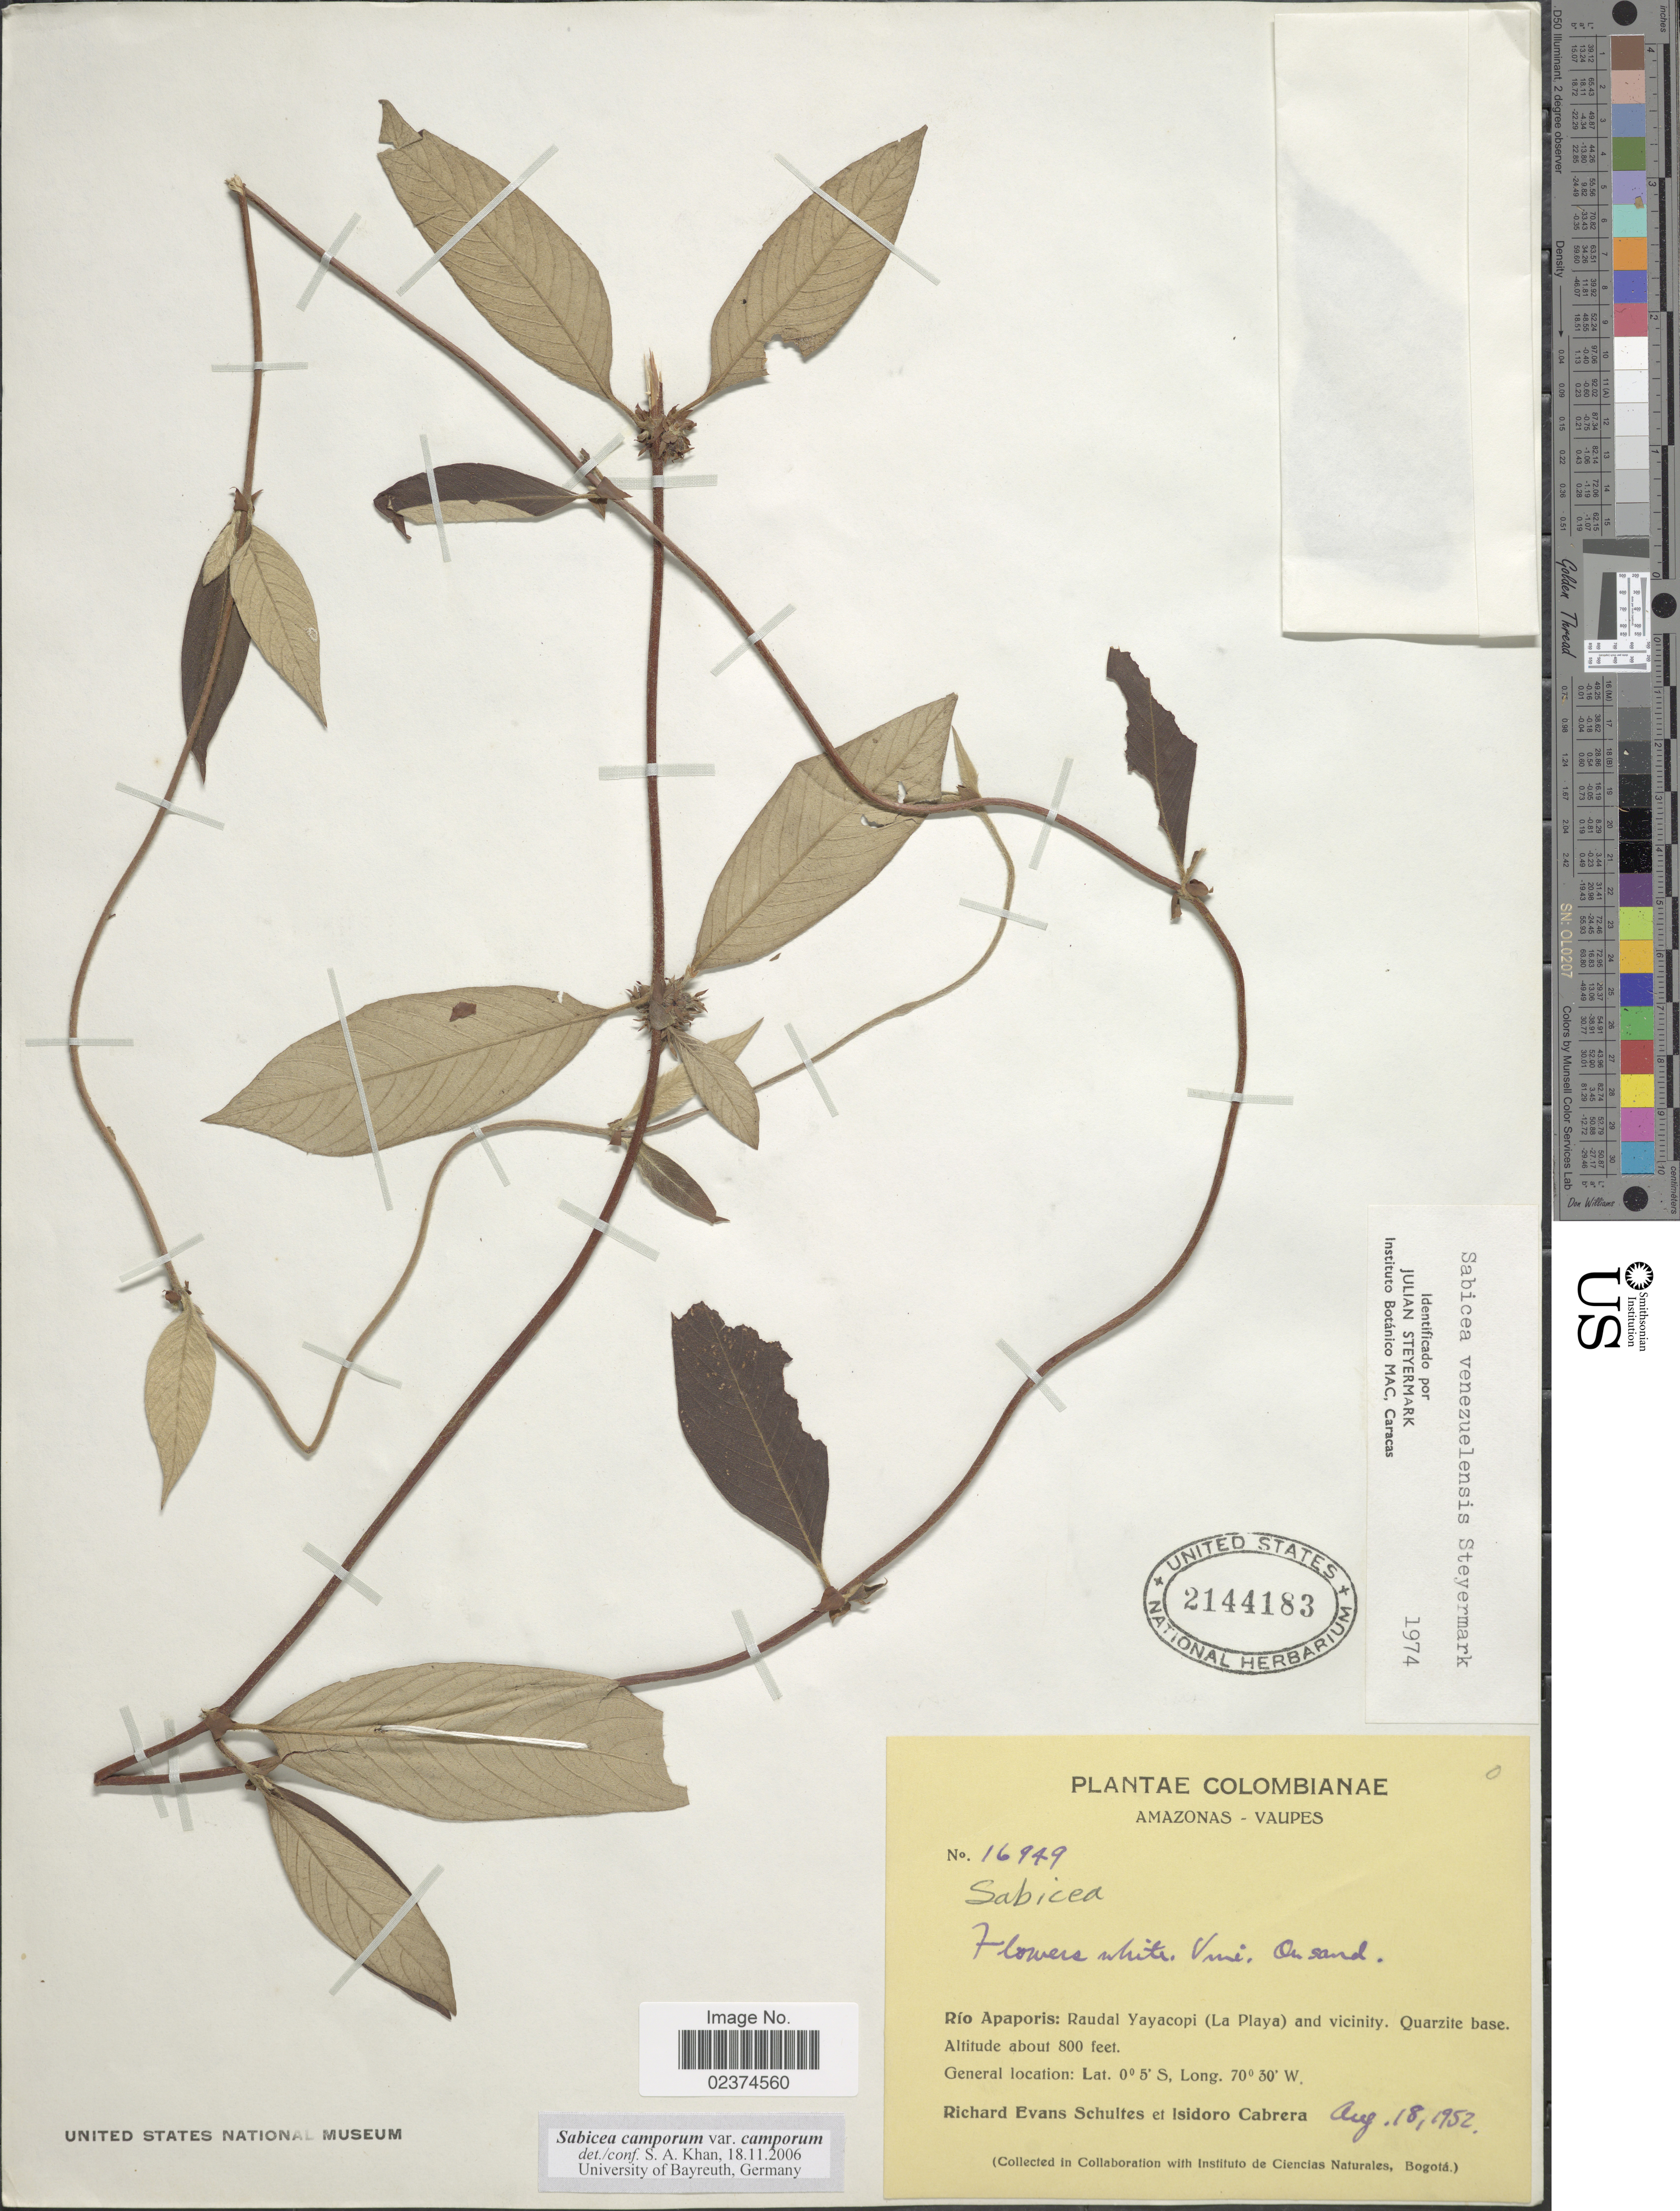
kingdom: Plantae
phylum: Tracheophyta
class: Magnoliopsida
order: Gentianales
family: Rubiaceae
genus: Sabicea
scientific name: Sabicea camporum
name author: Sprague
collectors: R. E. Schultes & I. Cabrera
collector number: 16949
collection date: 1952-08-18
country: Colombia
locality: Amazonas-Vaupes, Rio Apaporis: Raudal Yayacopi (La Playa) and vicinity, Quarzite base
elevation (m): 244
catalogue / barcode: US 2144183